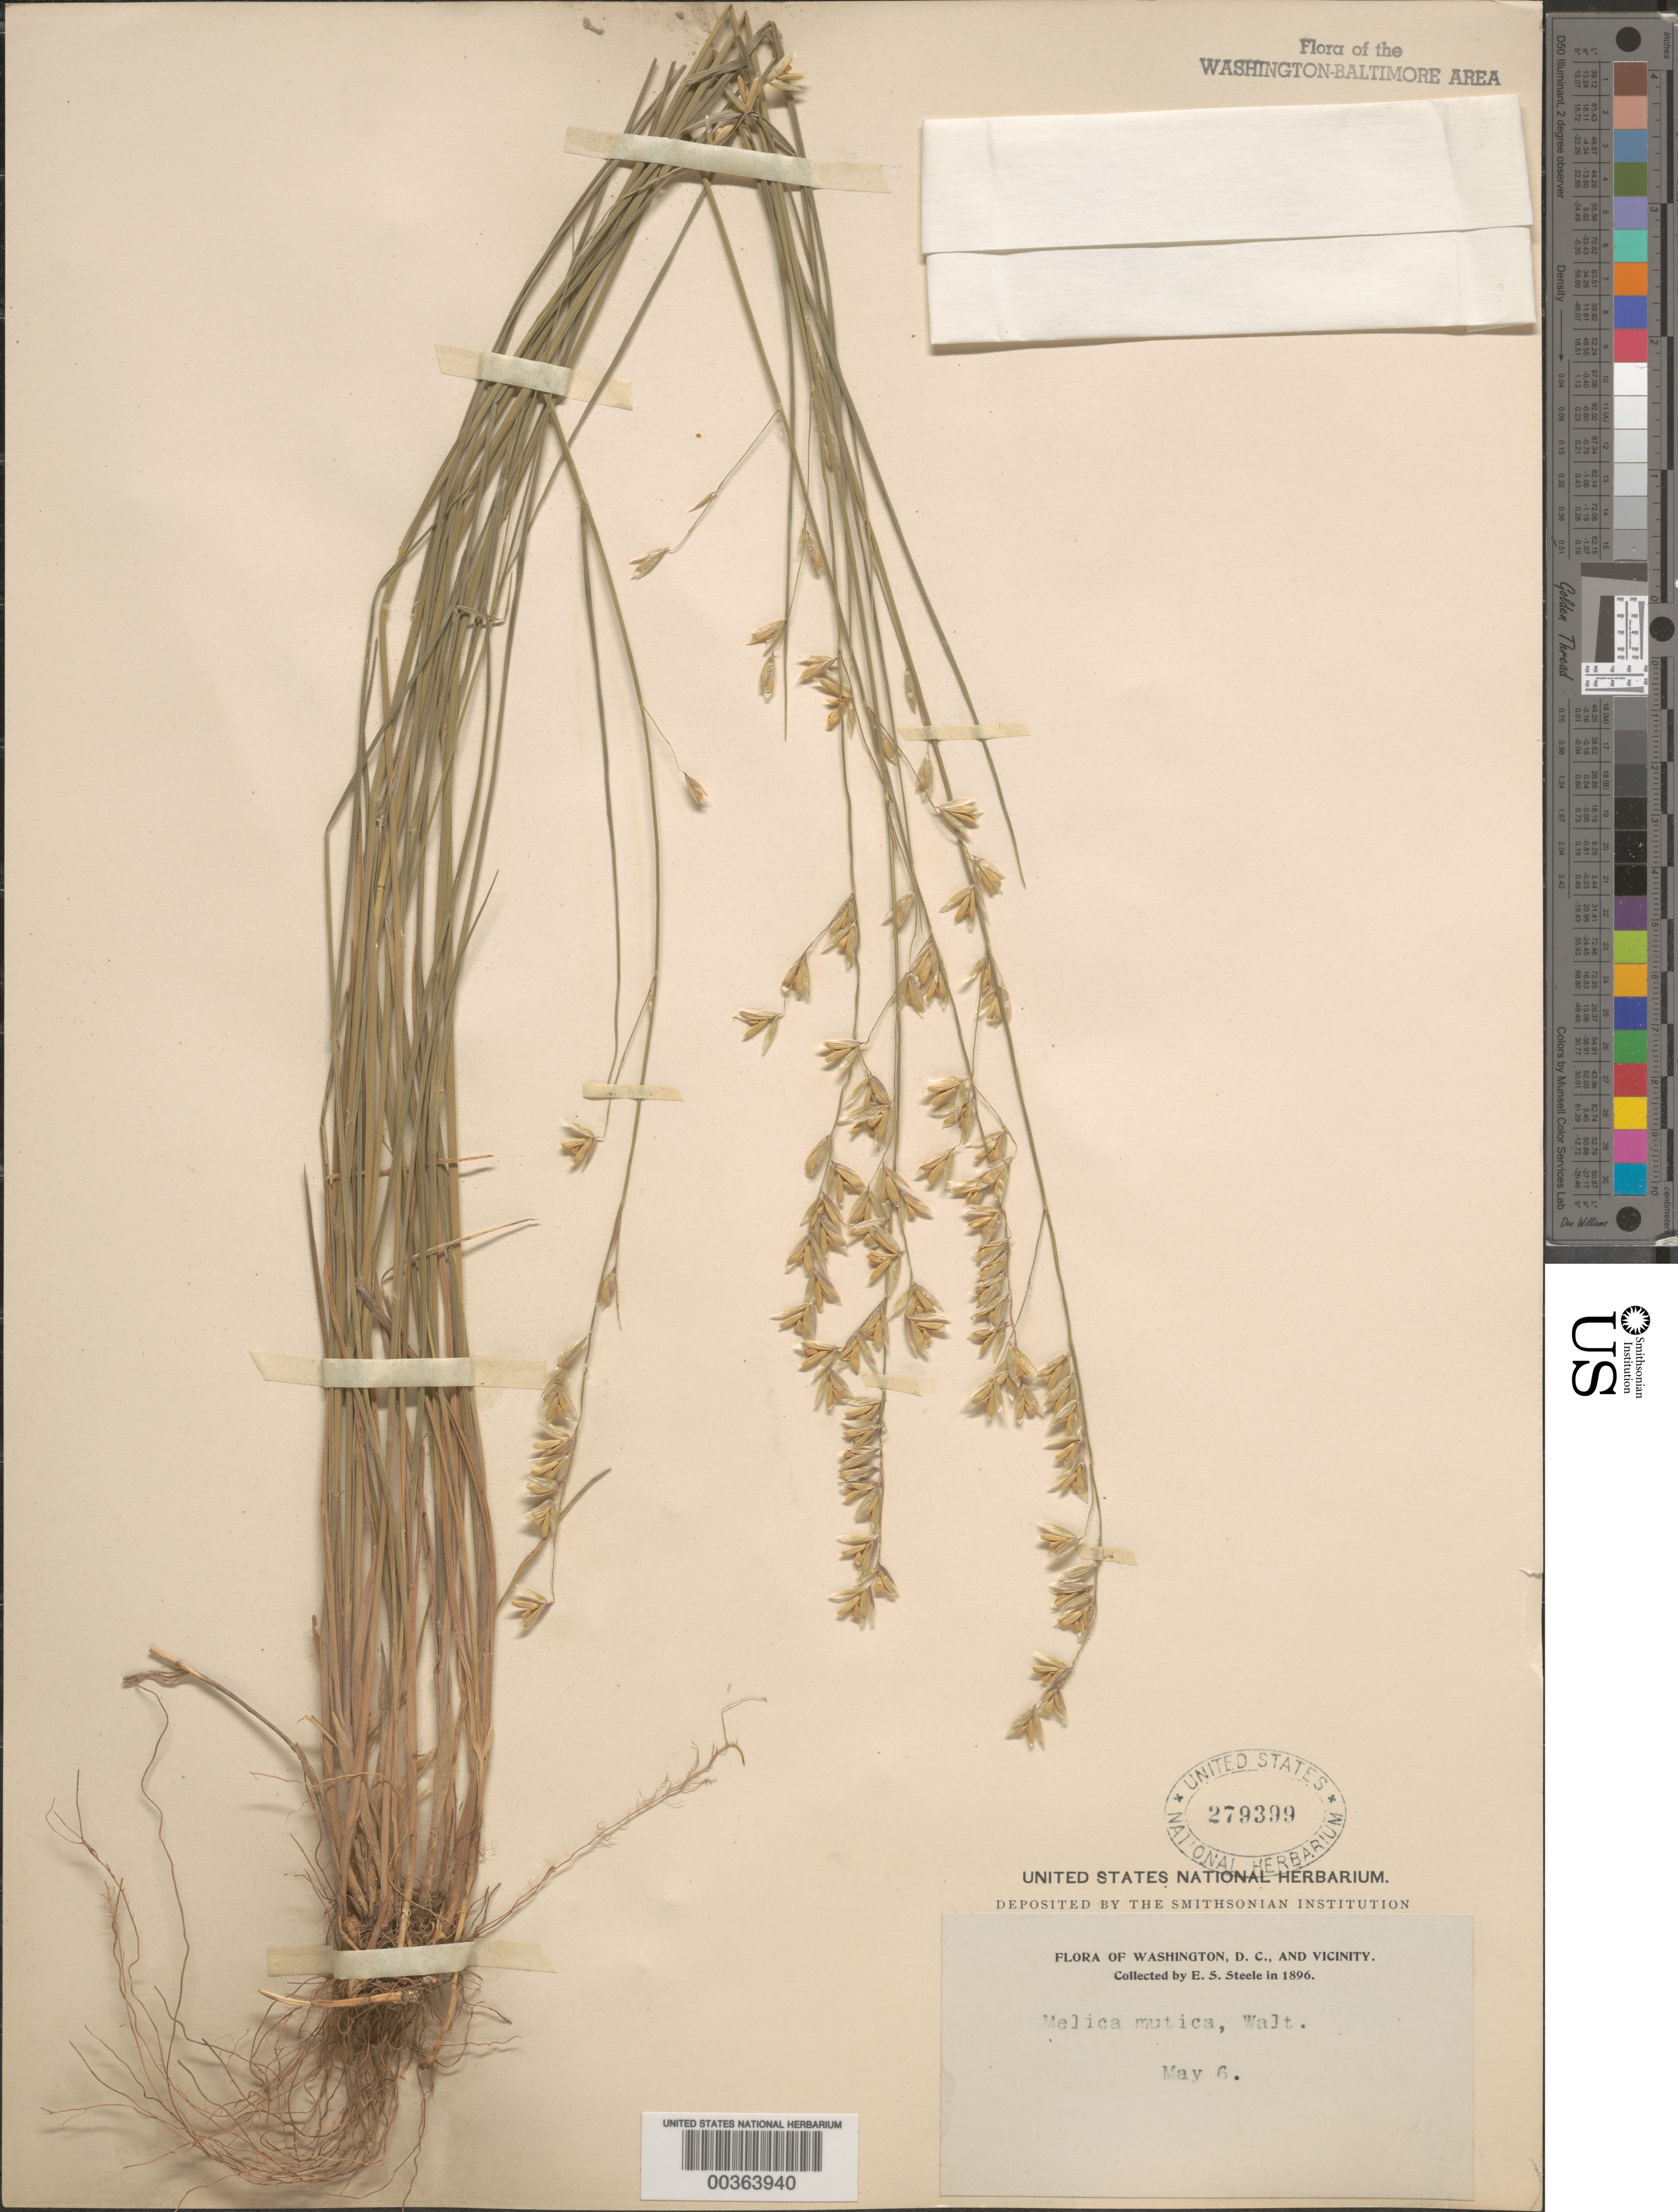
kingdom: Plantae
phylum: Tracheophyta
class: Liliopsida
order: Poales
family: Poaceae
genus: Melica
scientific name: Melica mutica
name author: Walter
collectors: E. Steele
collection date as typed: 06 May 1896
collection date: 1896-05-06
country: United States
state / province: District of Columbia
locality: Washington DC area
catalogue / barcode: US 279399